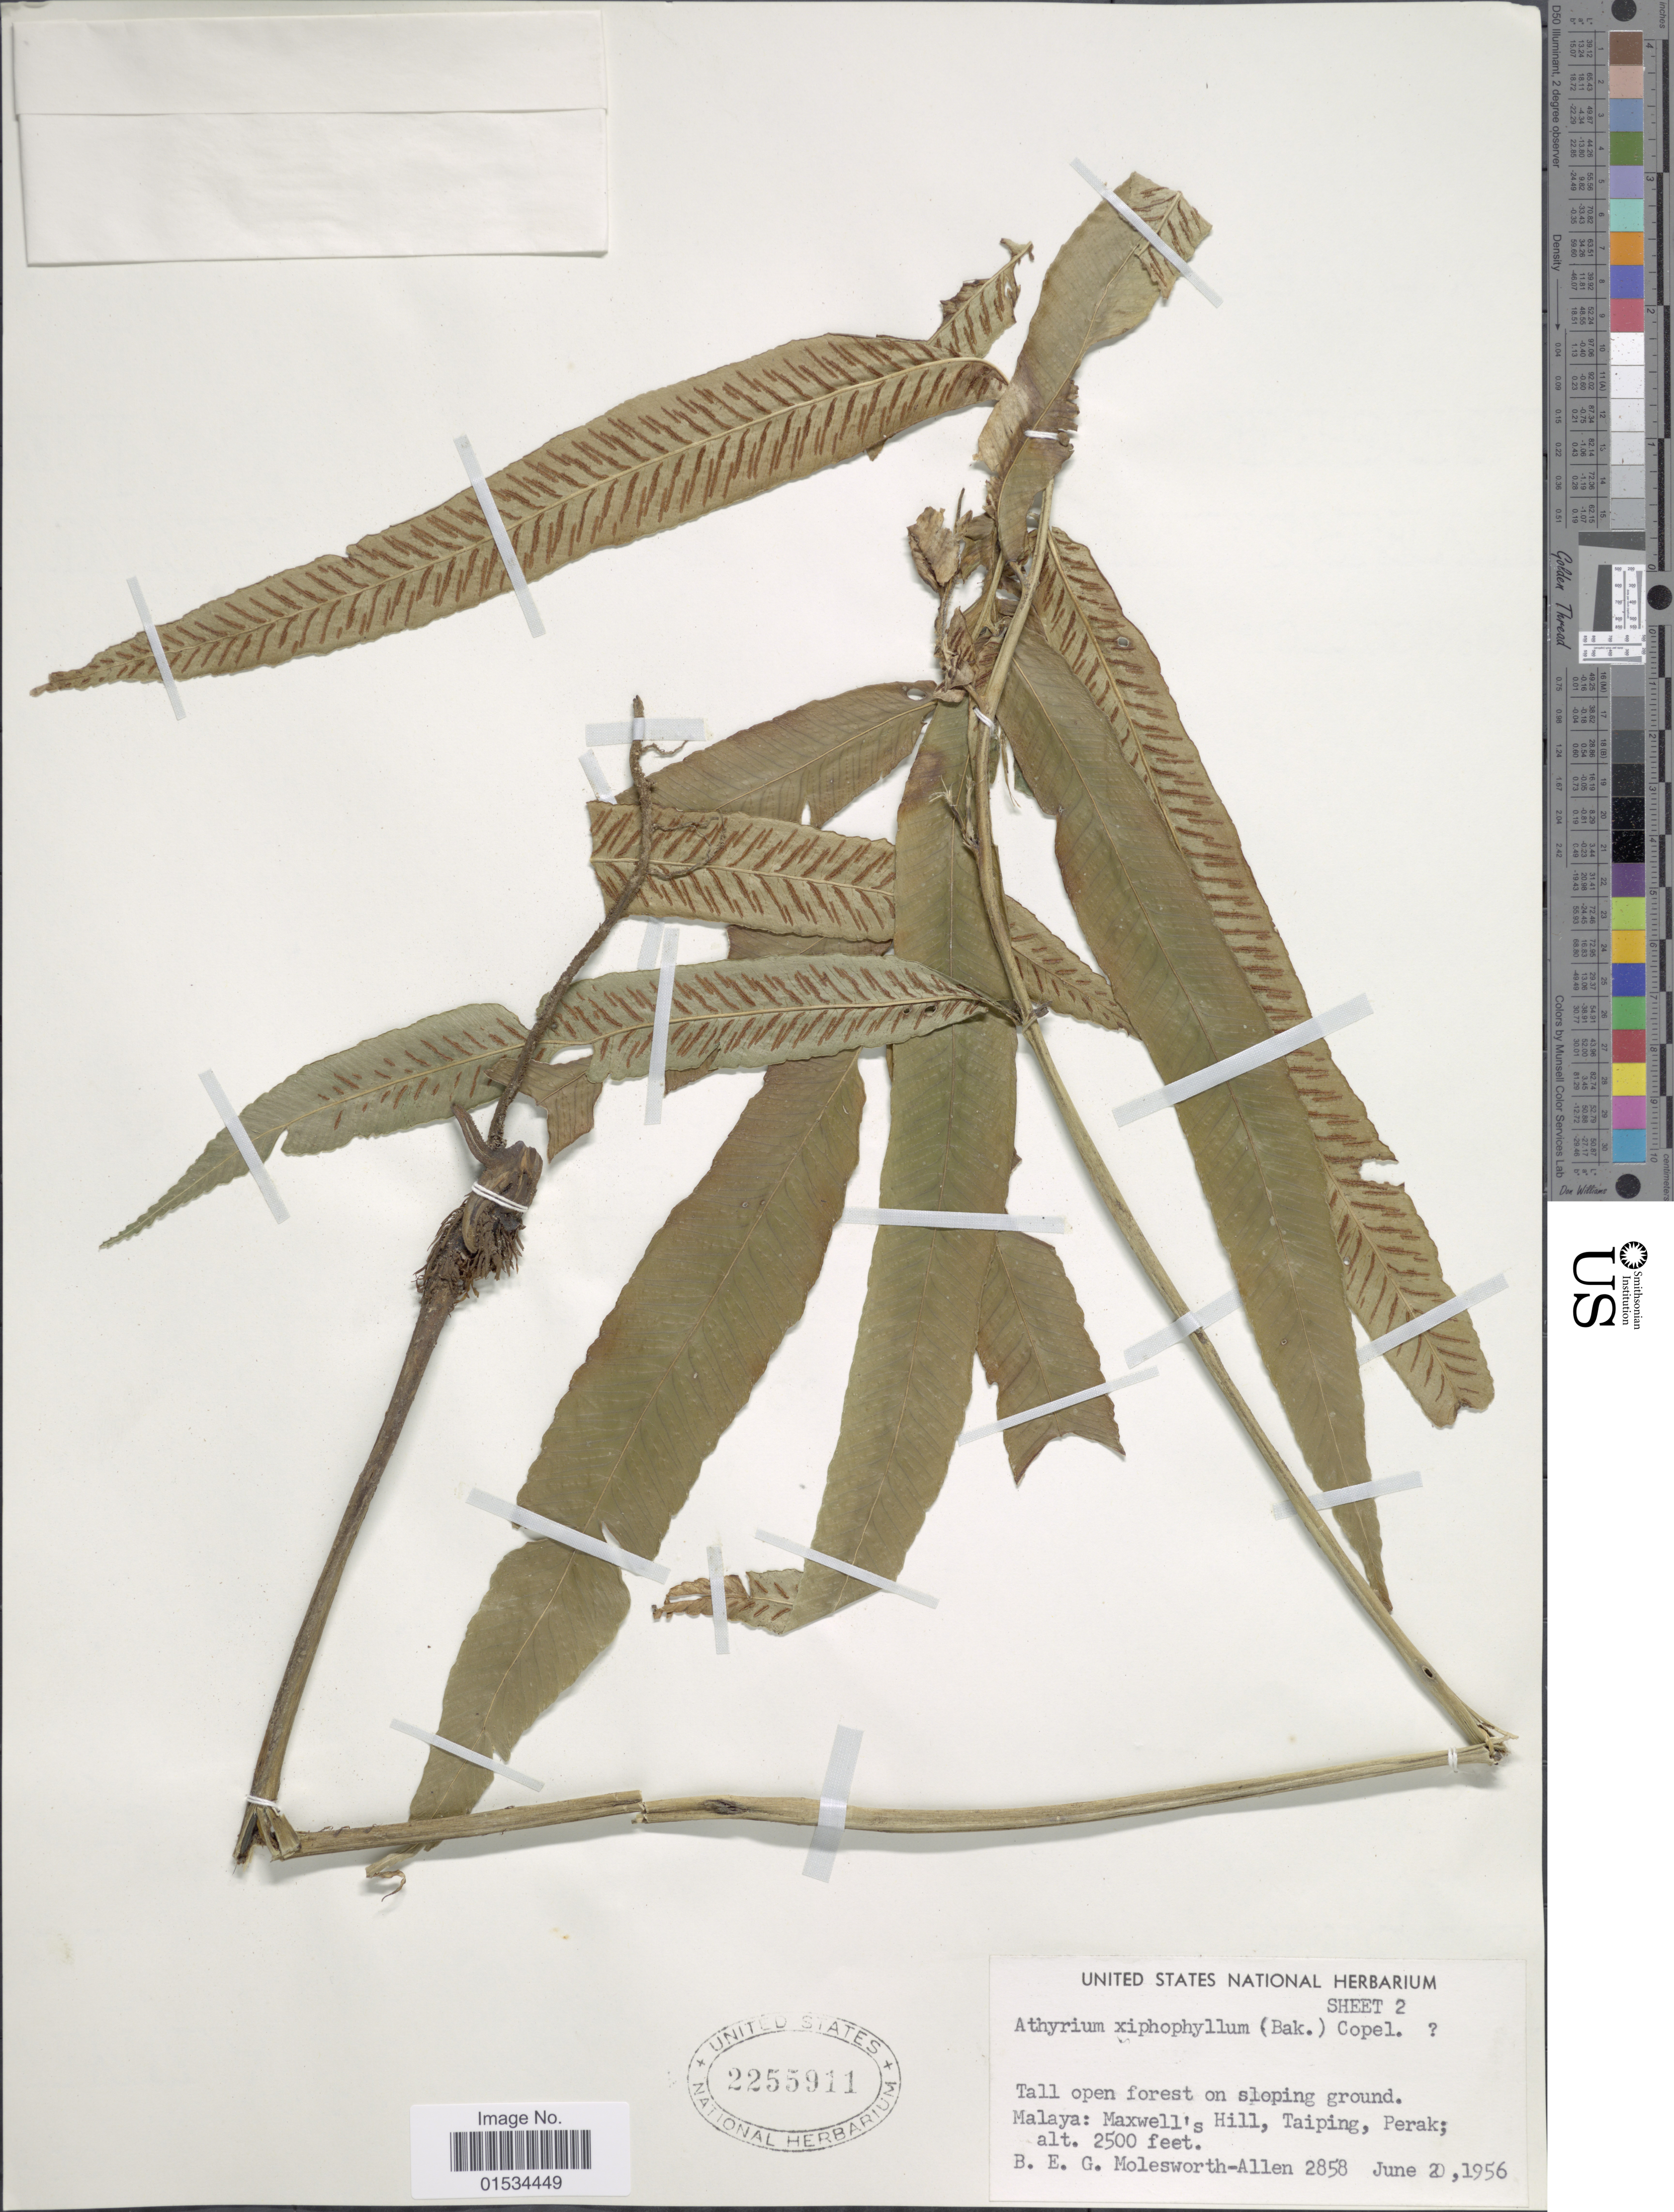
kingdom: Plantae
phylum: Tracheophyta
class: Polypodiopsida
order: Polypodiales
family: Athyriaceae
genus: Diplazium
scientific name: Diplazium xiphophyllum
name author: (Baker) C. Chr.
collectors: B. E. G. Molesworth-Allen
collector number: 2858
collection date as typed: Transcribed d/m/y: 20/6/56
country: Malaysia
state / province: Perak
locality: Maxwell's Hill: Taiping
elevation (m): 762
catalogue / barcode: US 2255911